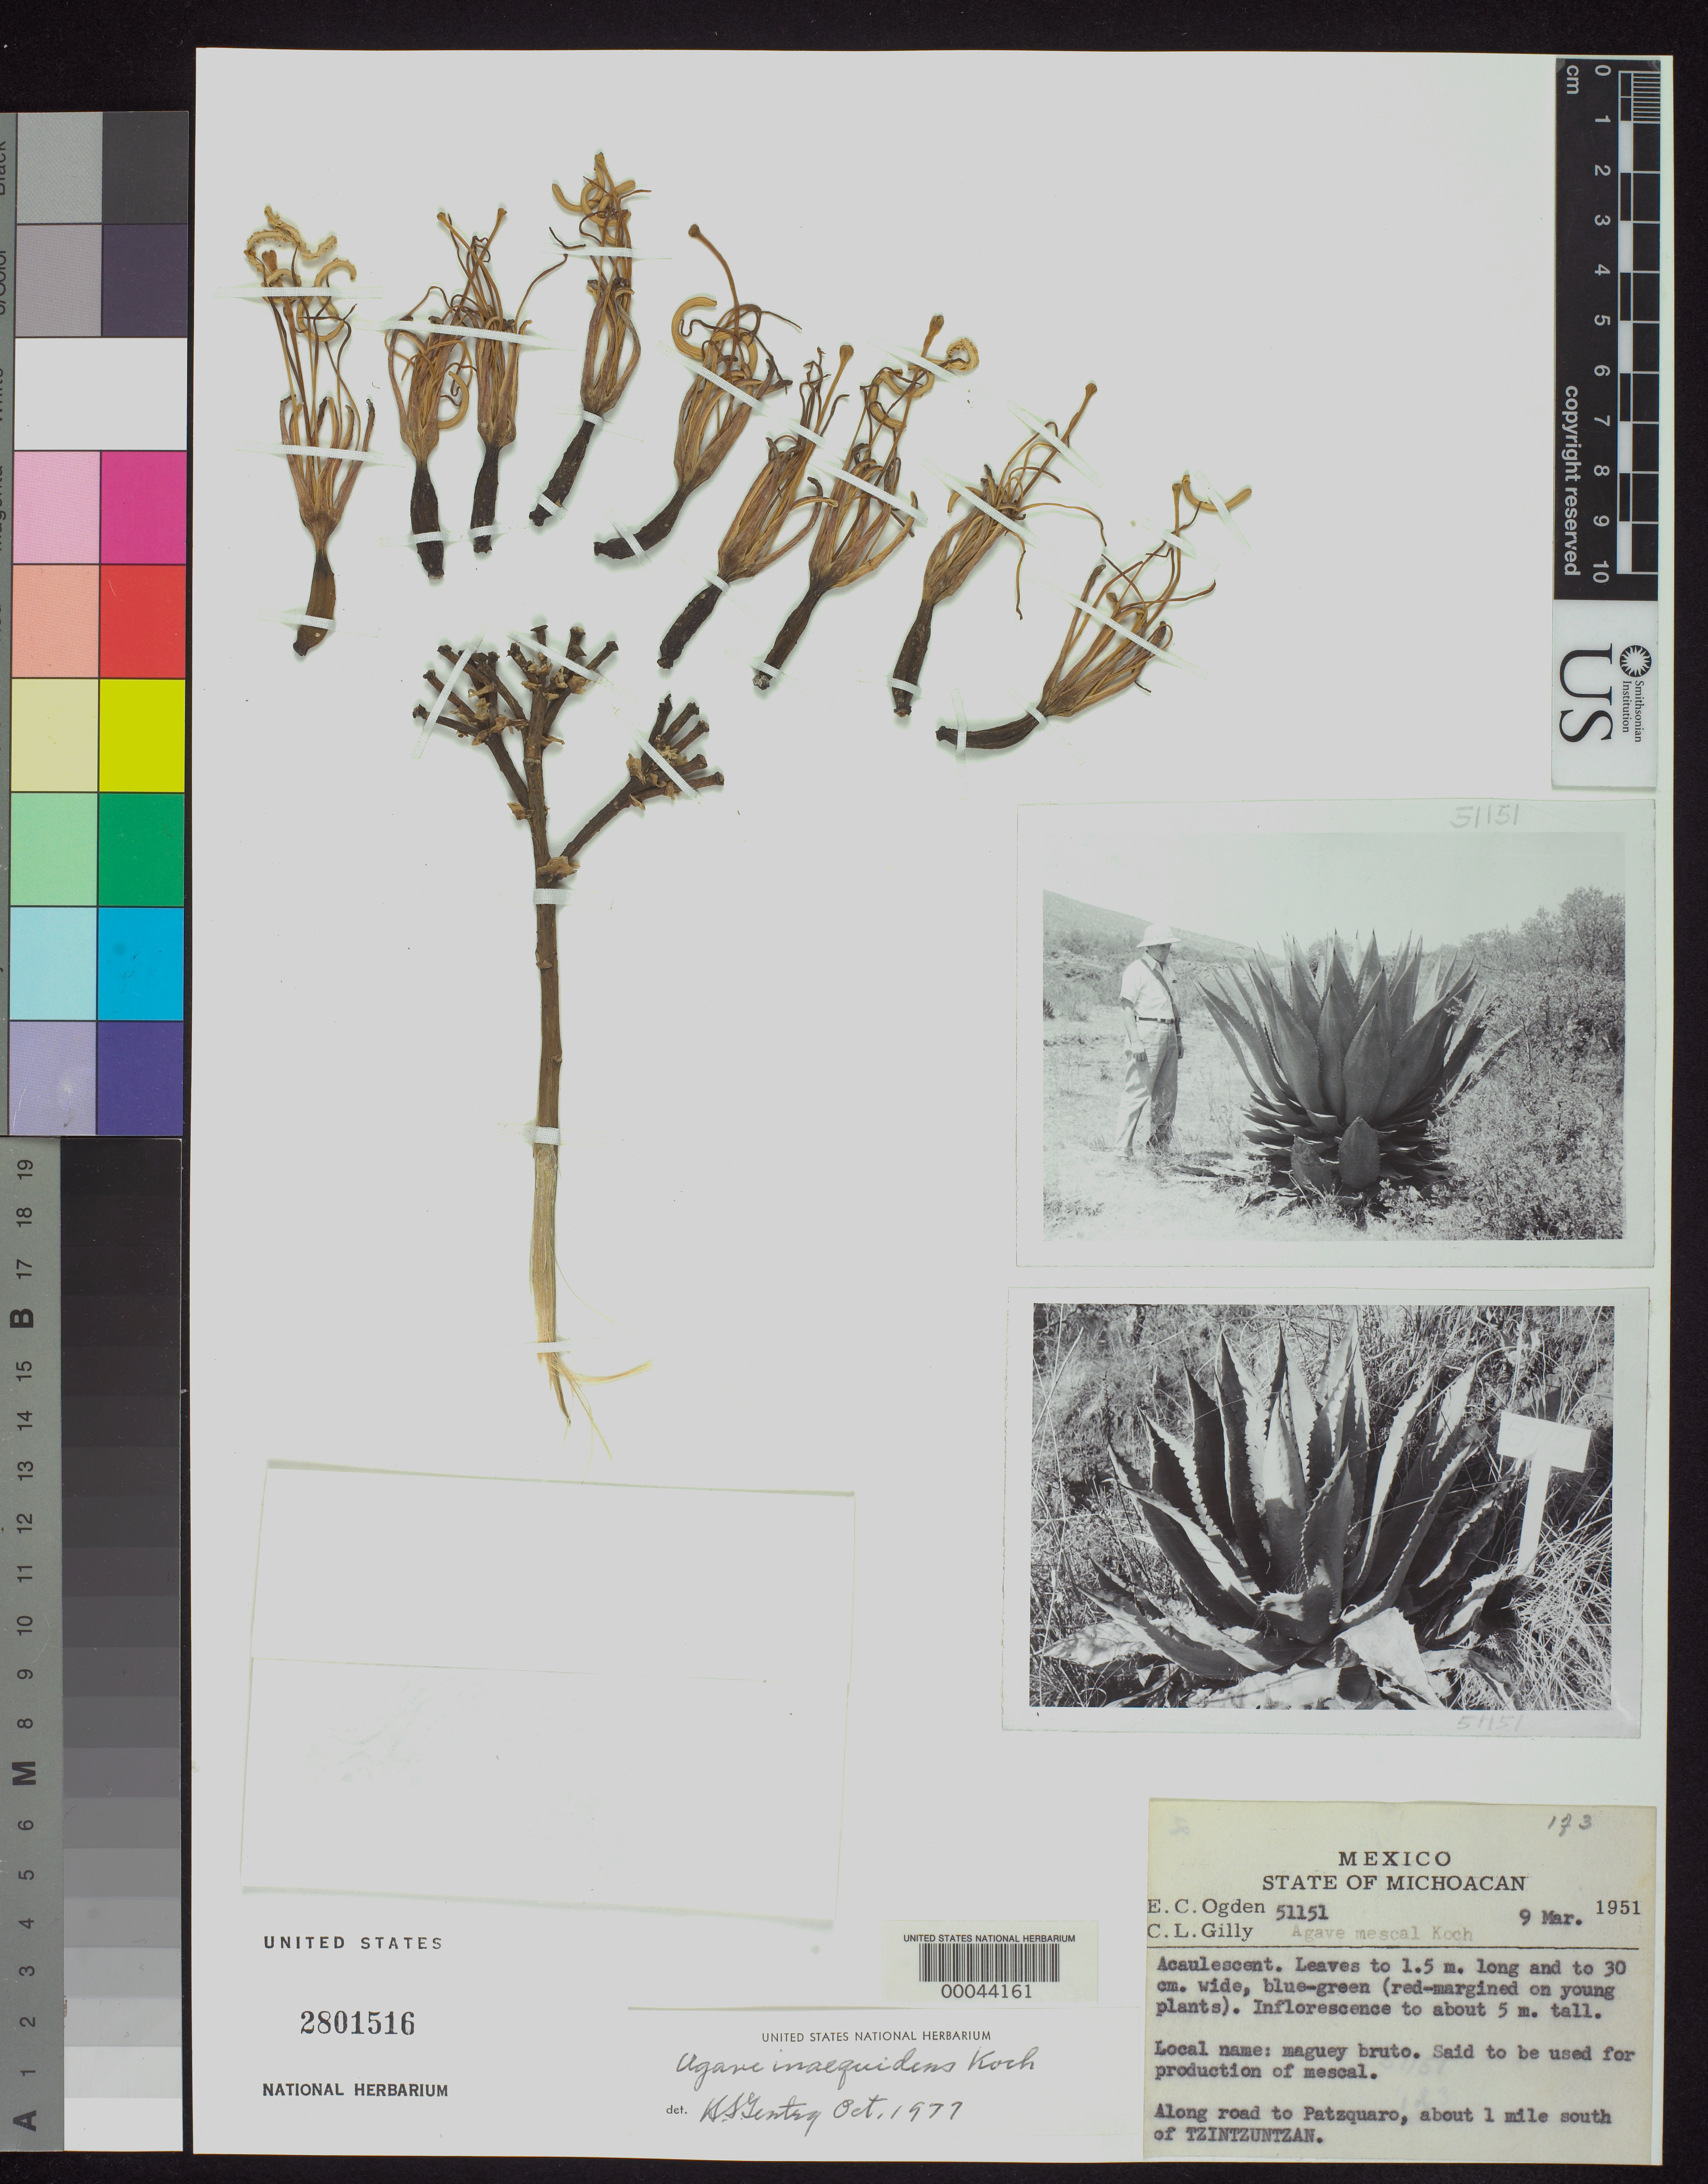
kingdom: Plantae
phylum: Tracheophyta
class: Liliopsida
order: Asparagales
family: Asparagaceae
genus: Agave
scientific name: Agave inaequidens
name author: K. Koch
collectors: E. C. Ogden & C. Gilly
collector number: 51151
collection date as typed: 09 Mar 1951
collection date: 1951-03-09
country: Mexico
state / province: Michoacán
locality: Along road to Patzquaro, about 1 mi S of Tzintzuntzan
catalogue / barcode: US 2801516